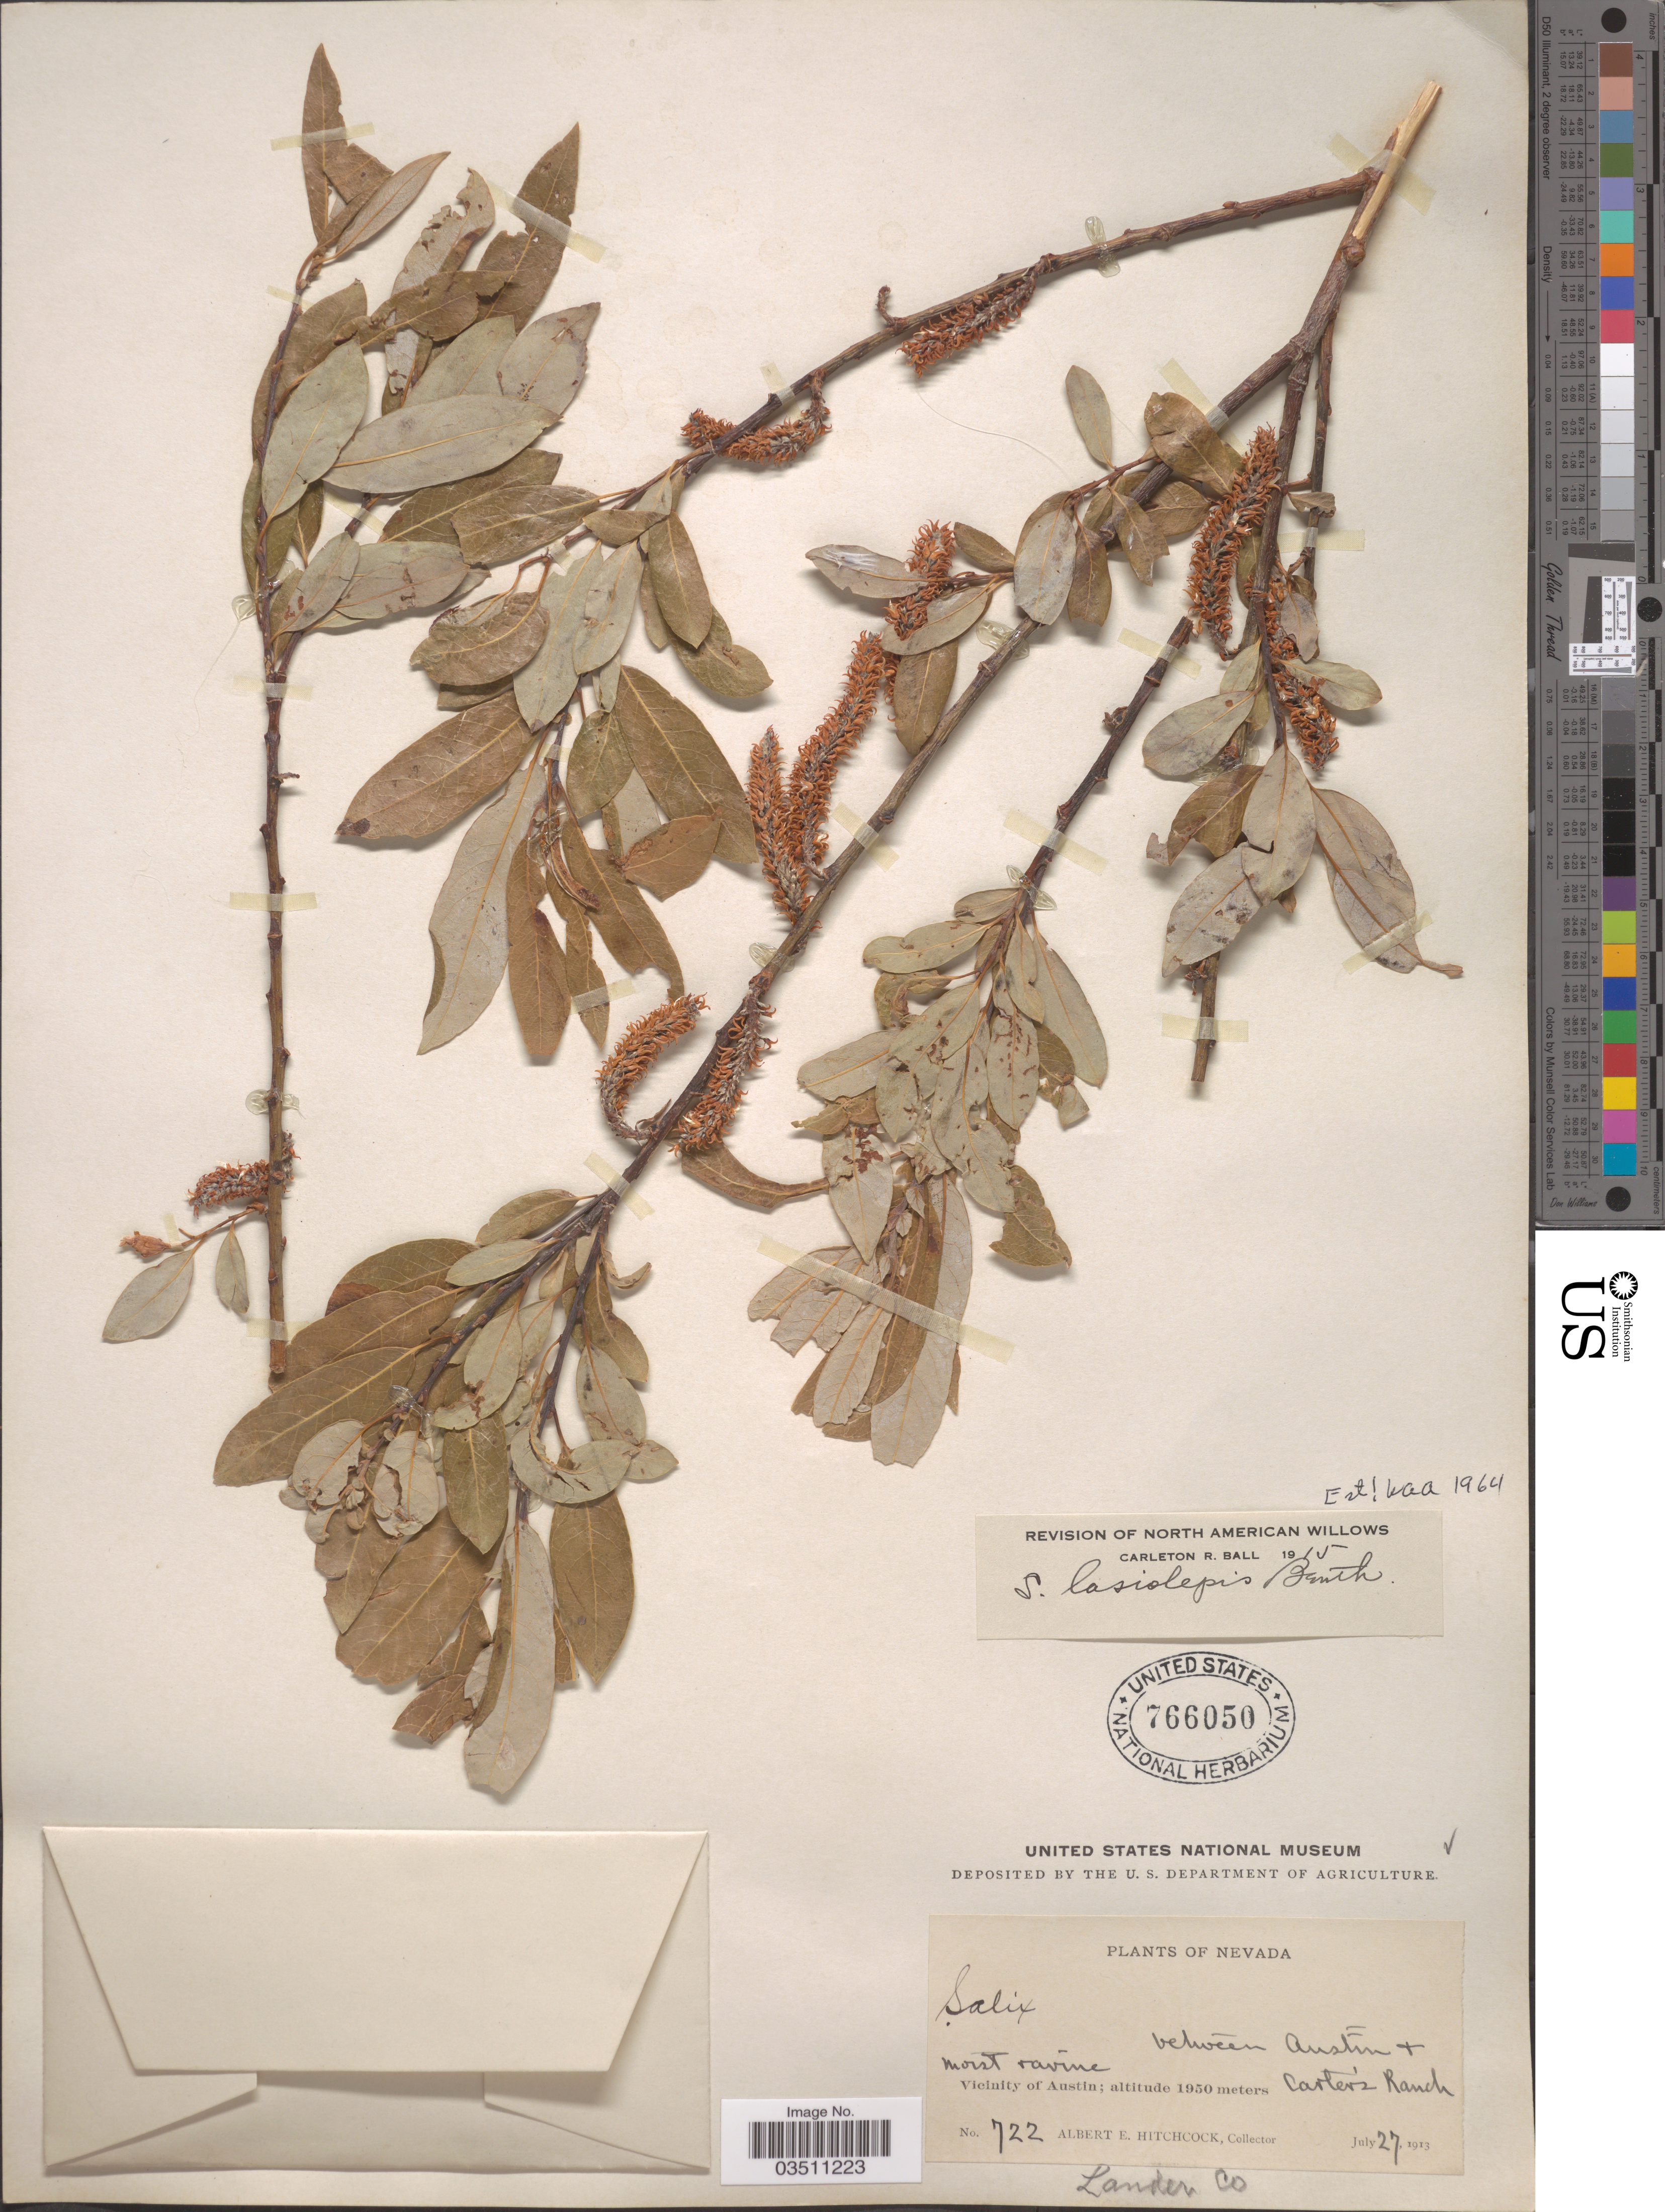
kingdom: Plantae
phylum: Tracheophyta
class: Magnoliopsida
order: Malpighiales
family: Salicaceae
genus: Salix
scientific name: Salix lasiolepis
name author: Benth.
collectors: A. Hitchcock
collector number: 722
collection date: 1913-07-27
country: United States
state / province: Nevada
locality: Between Austin & Carter's Ranch. Vicinity of Austin. Lander Co.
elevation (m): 1950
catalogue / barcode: US 766050